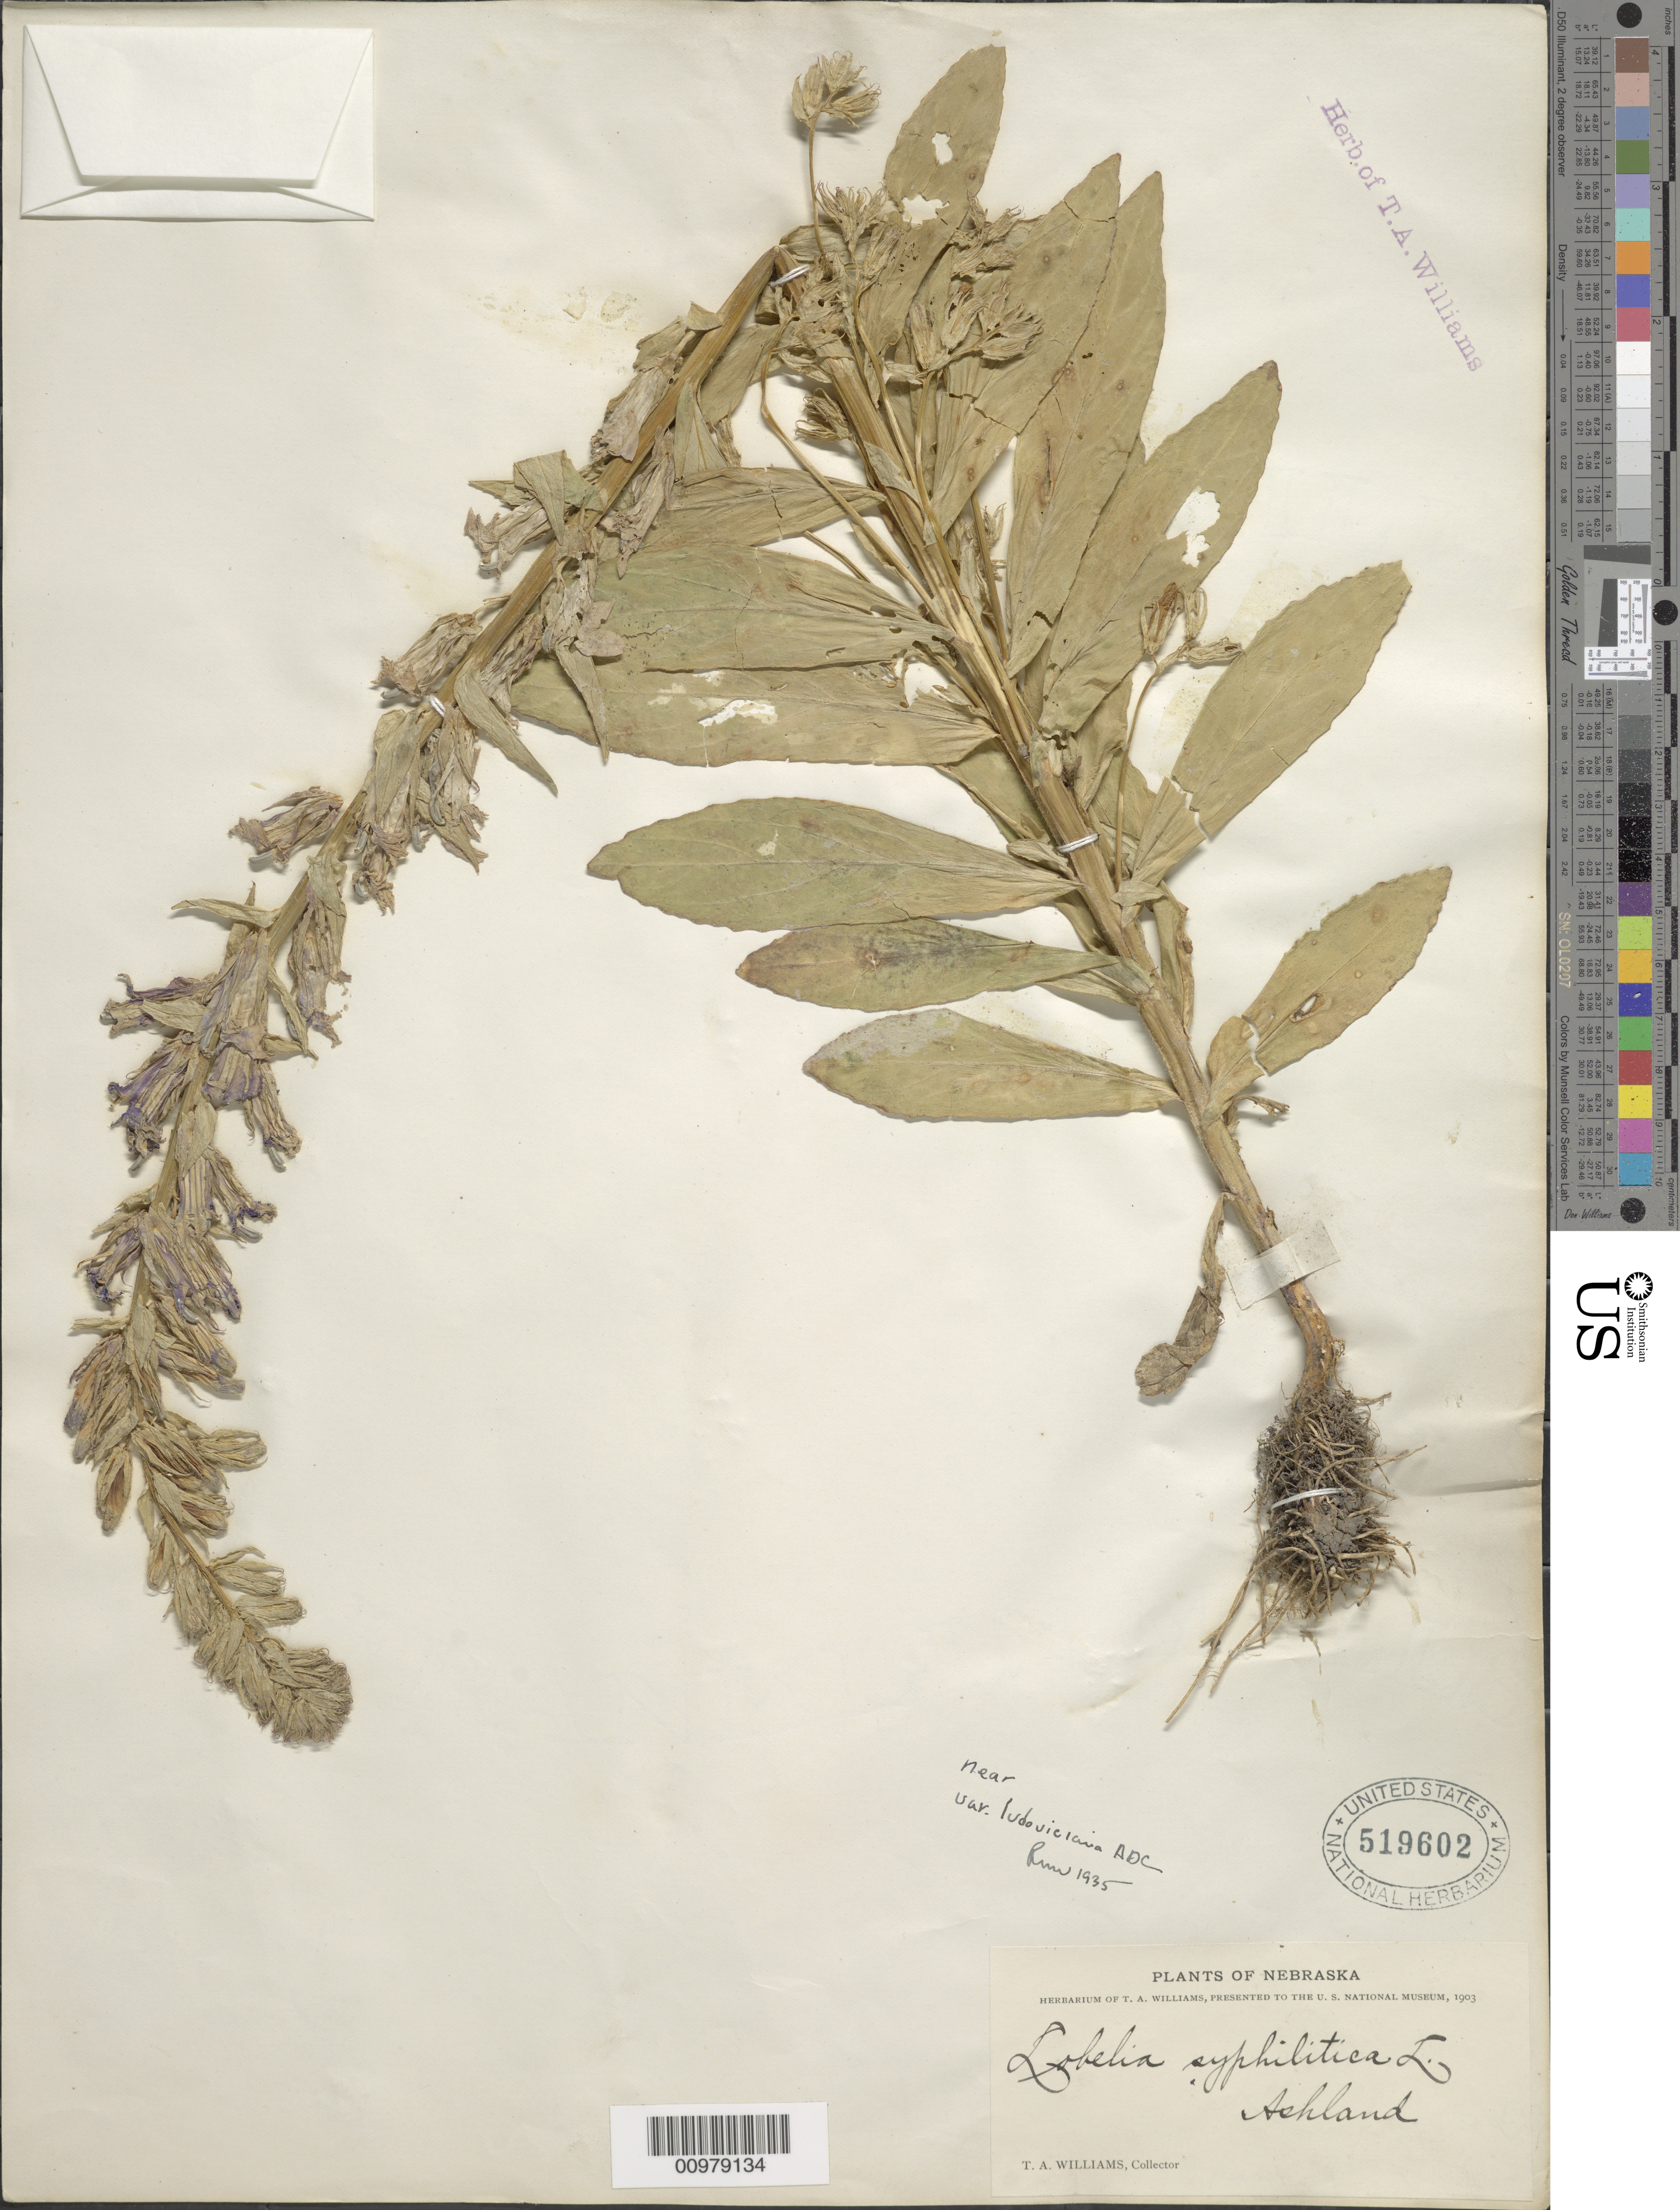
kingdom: Plantae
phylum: Tracheophyta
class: Magnoliopsida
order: Asterales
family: Campanulaceae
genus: Lobelia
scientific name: Lobelia siphilitica var. ludoviciana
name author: A. DC.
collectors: T. A. Williams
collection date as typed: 1903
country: United States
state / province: Nebraska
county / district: Saunders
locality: Ashland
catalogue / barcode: US 519602